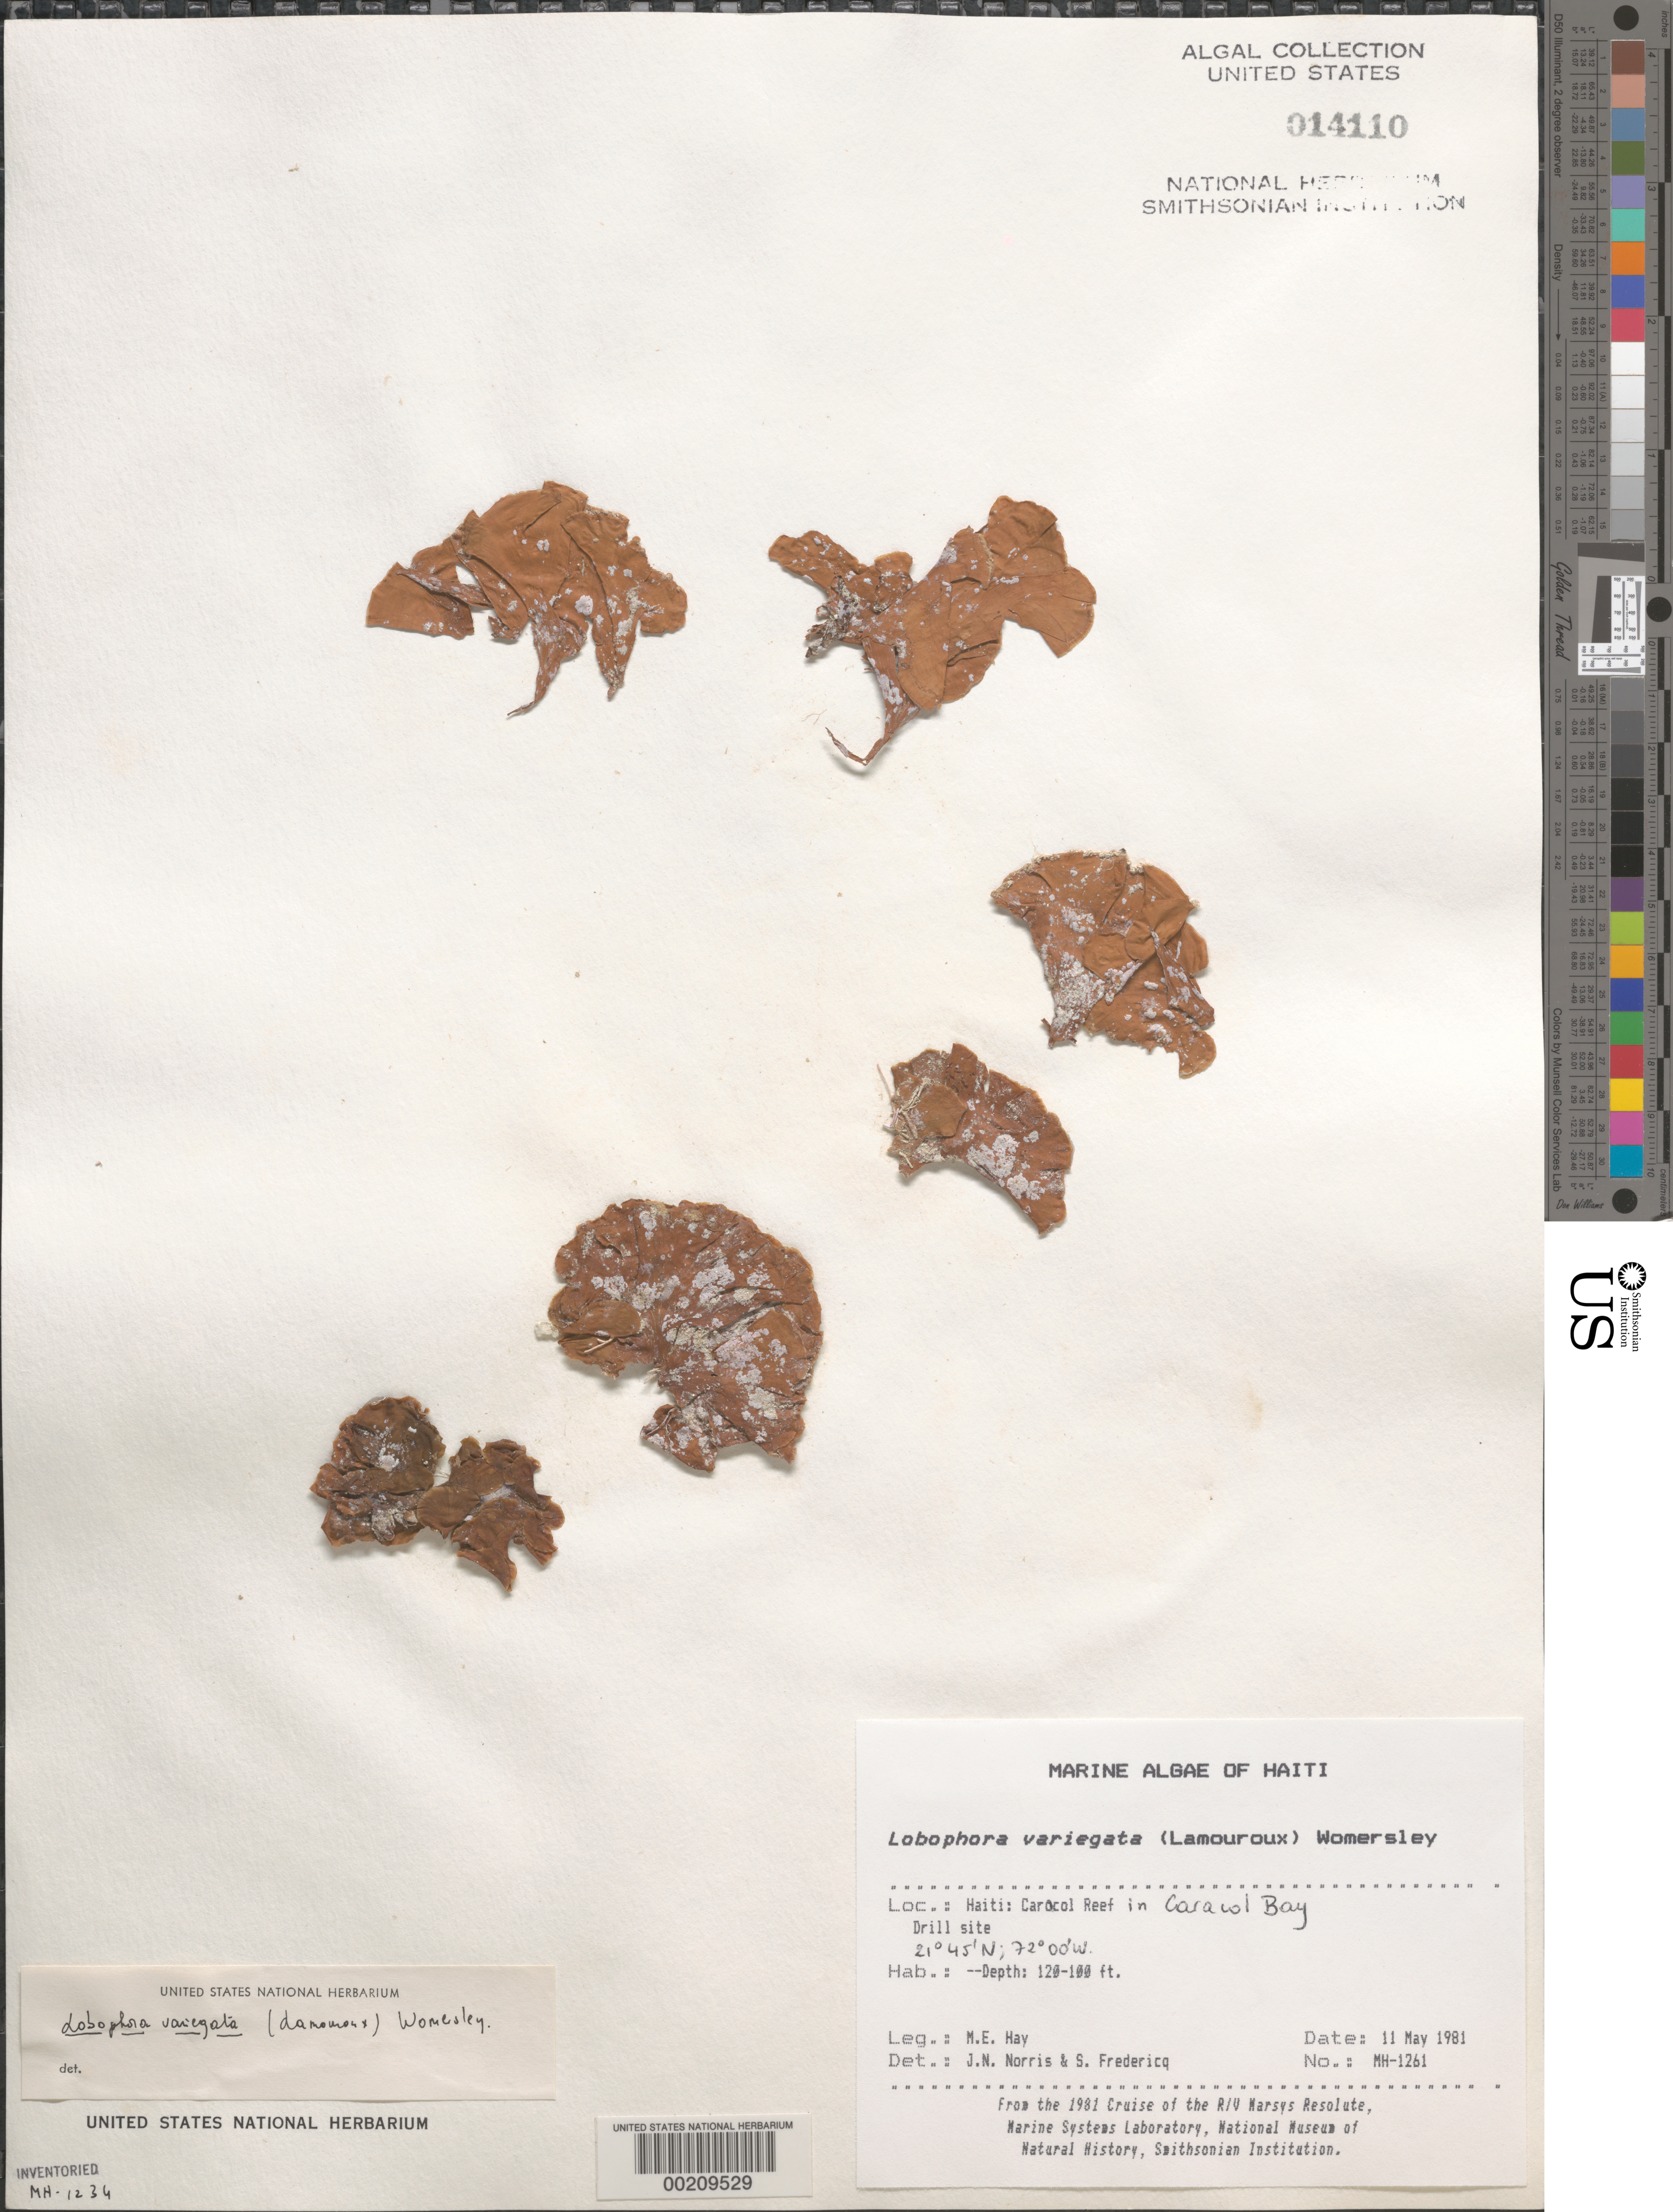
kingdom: Chromista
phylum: Ochrophyta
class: Phaeophyceae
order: Dictyotales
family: Dictyotaceae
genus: Lobophora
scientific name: Lobophora variegata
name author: (J.V.Lamouroux) Womersley & E.C. Oliveira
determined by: Norris, J. N.; Fredericq, S.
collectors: M. E. Hay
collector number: MEH-1261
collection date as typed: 11 May 1981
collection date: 1981-05-11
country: Haiti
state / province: Nord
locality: Caracol Reef, Caracol Bay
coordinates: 21 45'N, 72 00'W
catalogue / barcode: US 14110